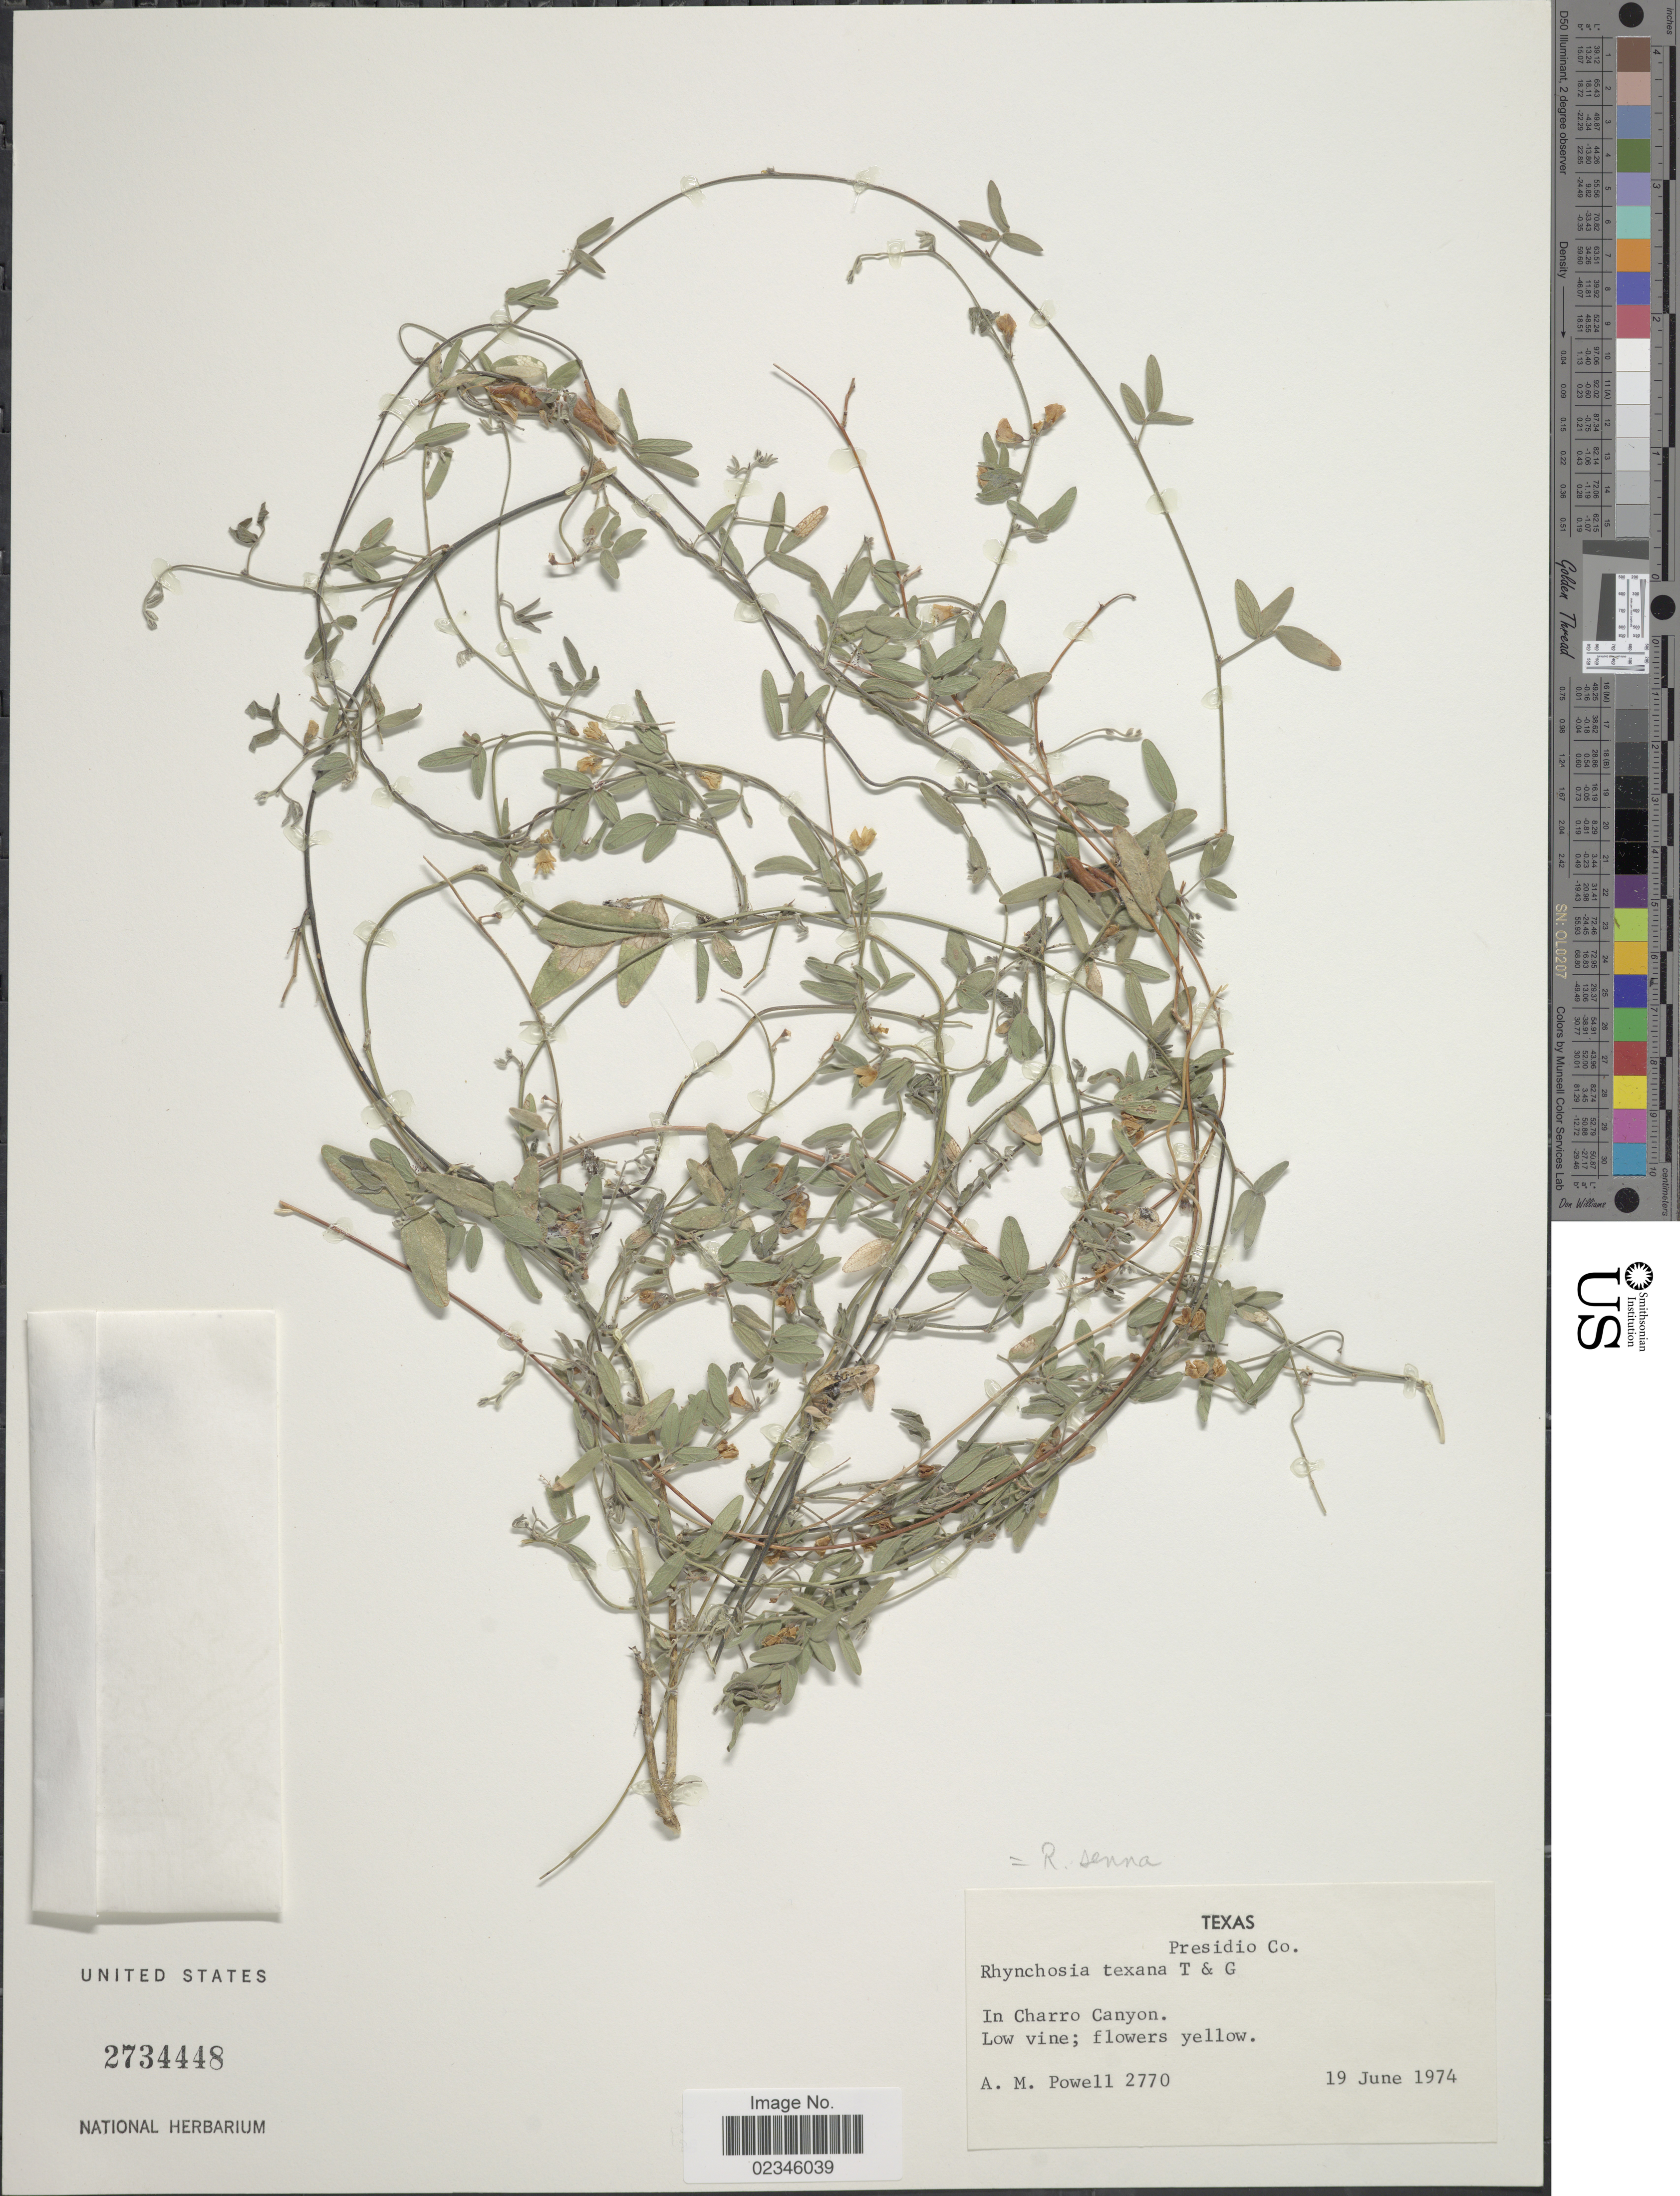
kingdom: Plantae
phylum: Tracheophyta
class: Magnoliopsida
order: Fabales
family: Fabaceae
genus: Rhynchosia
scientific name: Rhynchosia senna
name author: Gillies ex Hook.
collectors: A. M. Powell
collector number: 2770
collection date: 1974-06-19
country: United States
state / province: Texas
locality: Presidio Co., in Charro Canyon, low vine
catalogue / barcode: US 2734448